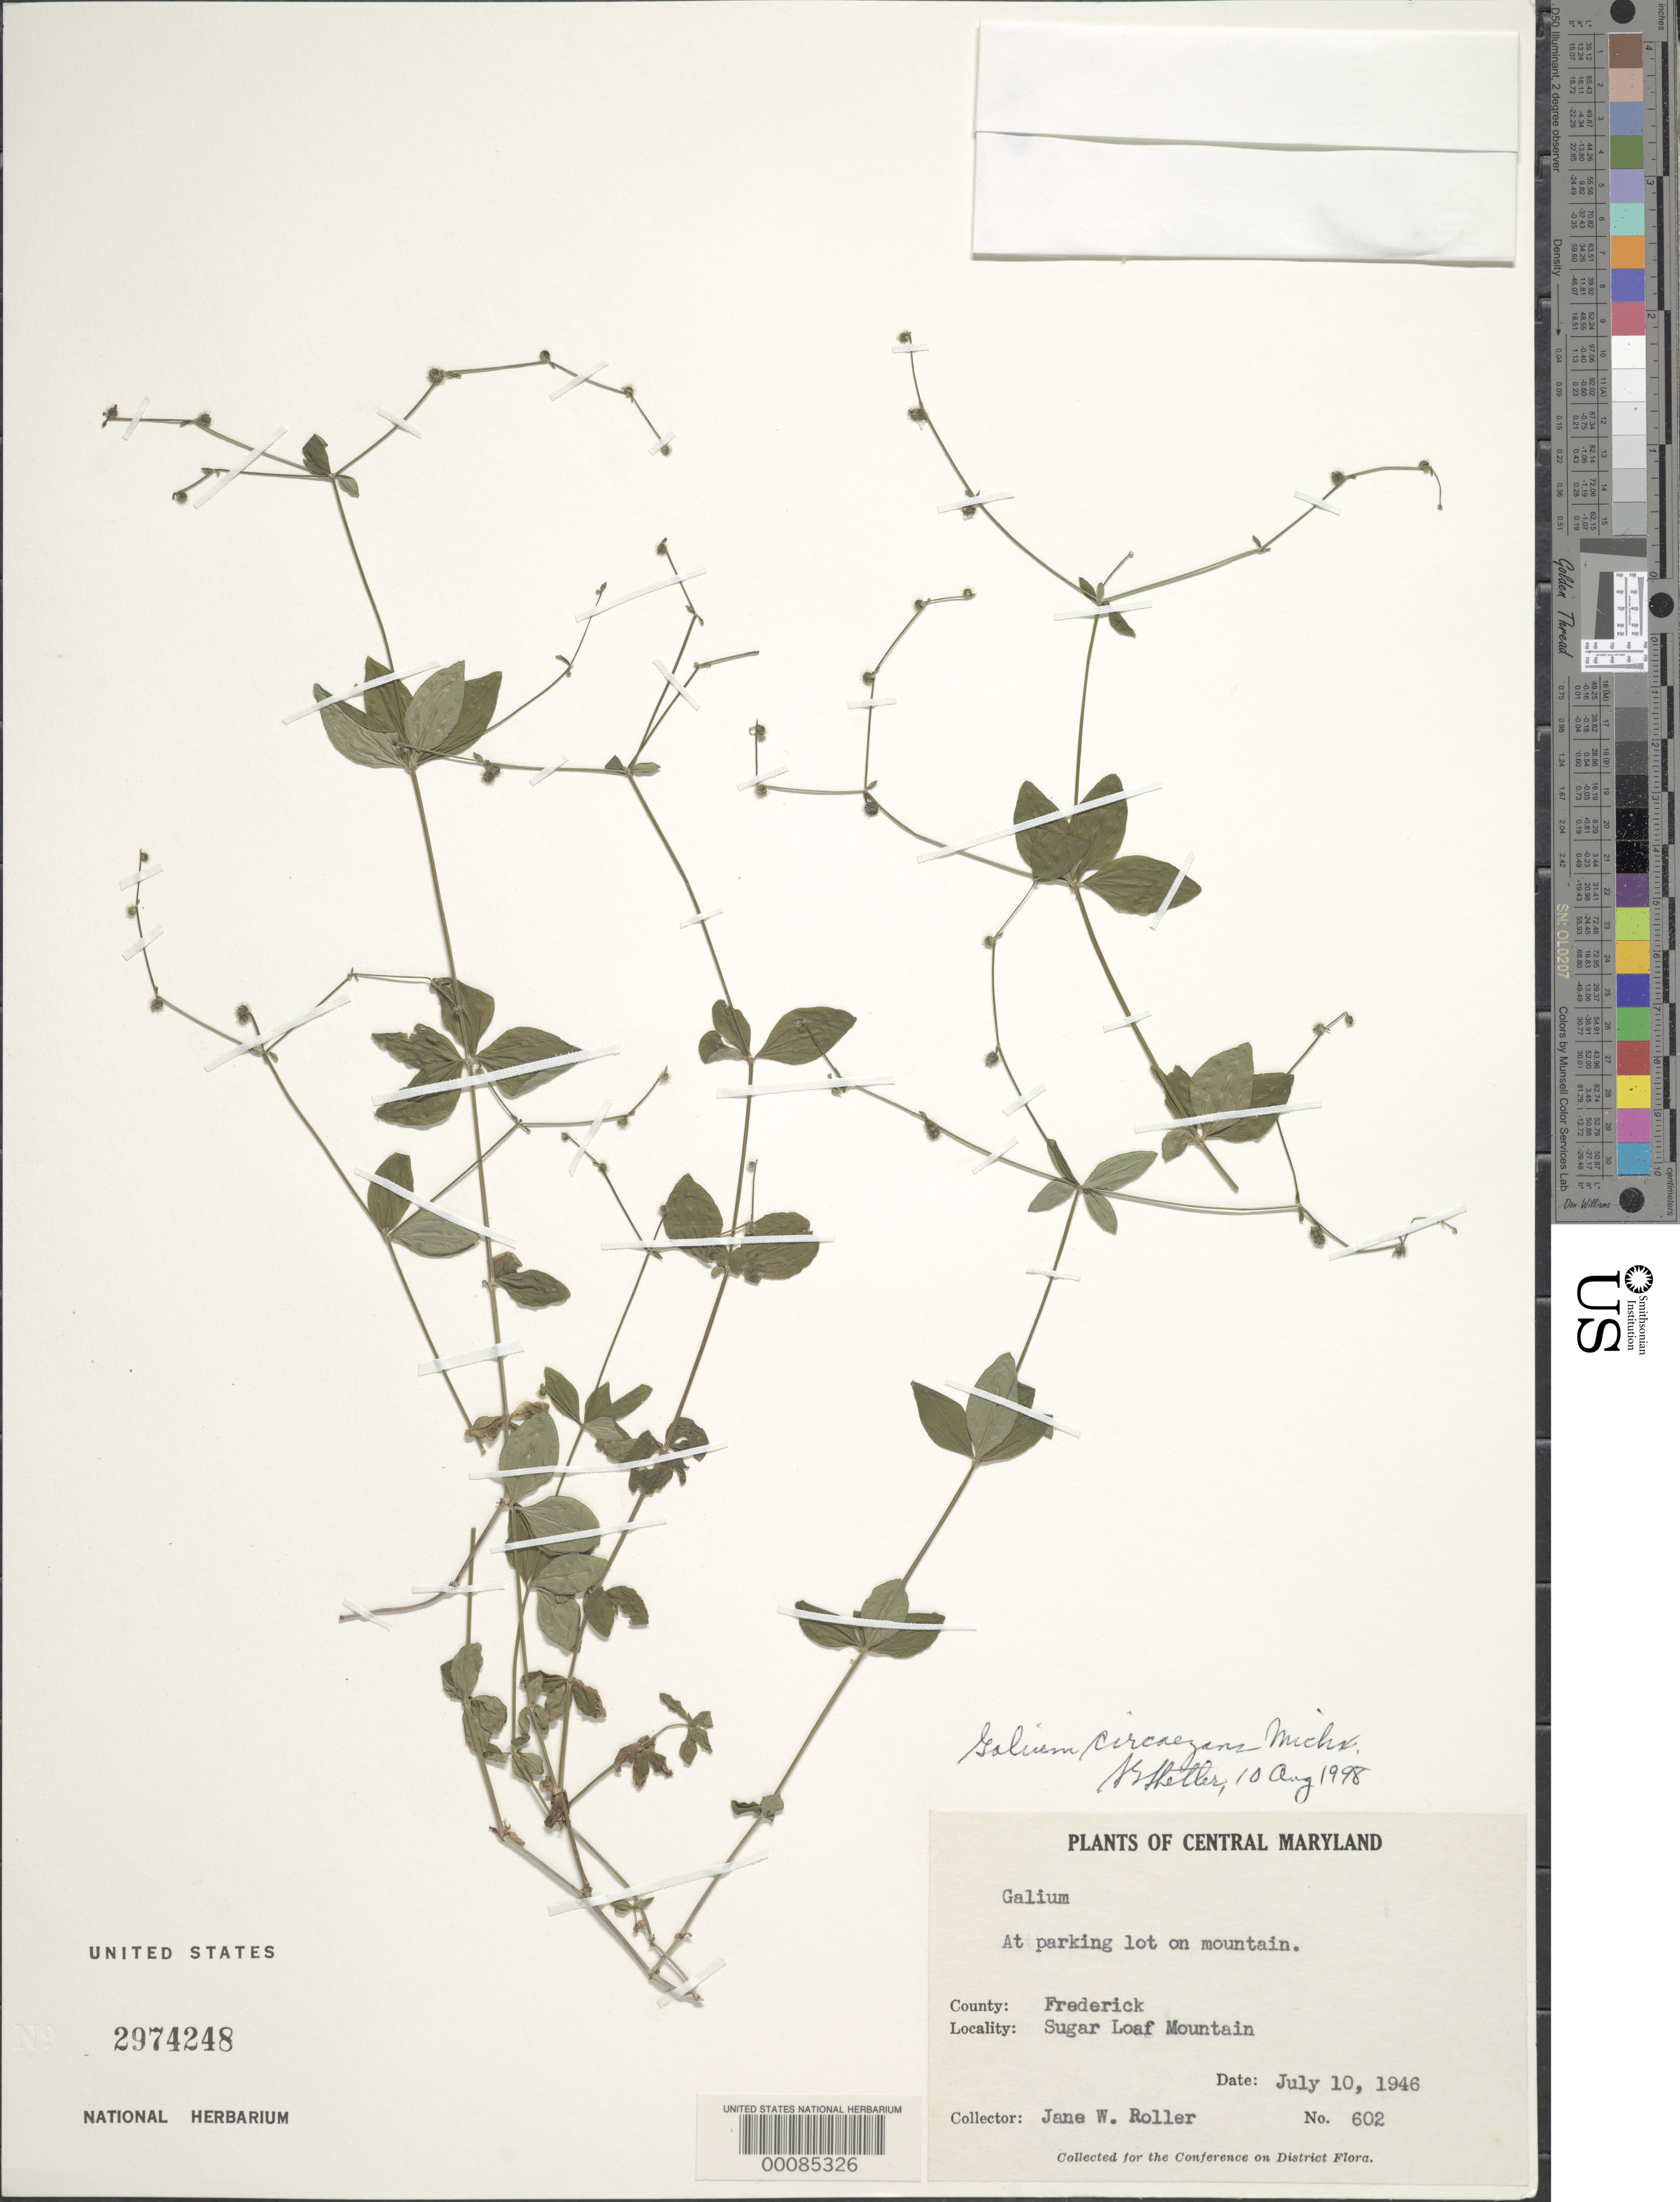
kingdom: Plantae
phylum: Tracheophyta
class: Magnoliopsida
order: Gentianales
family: Rubiaceae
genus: Galium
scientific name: Galium circaezans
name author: Michx.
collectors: J. W. Roller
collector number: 602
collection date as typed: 10 Jul 1946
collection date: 1946-07-10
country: United States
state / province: Maryland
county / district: Frederick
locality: Sugar Loaf Mt.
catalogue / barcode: US 2974248